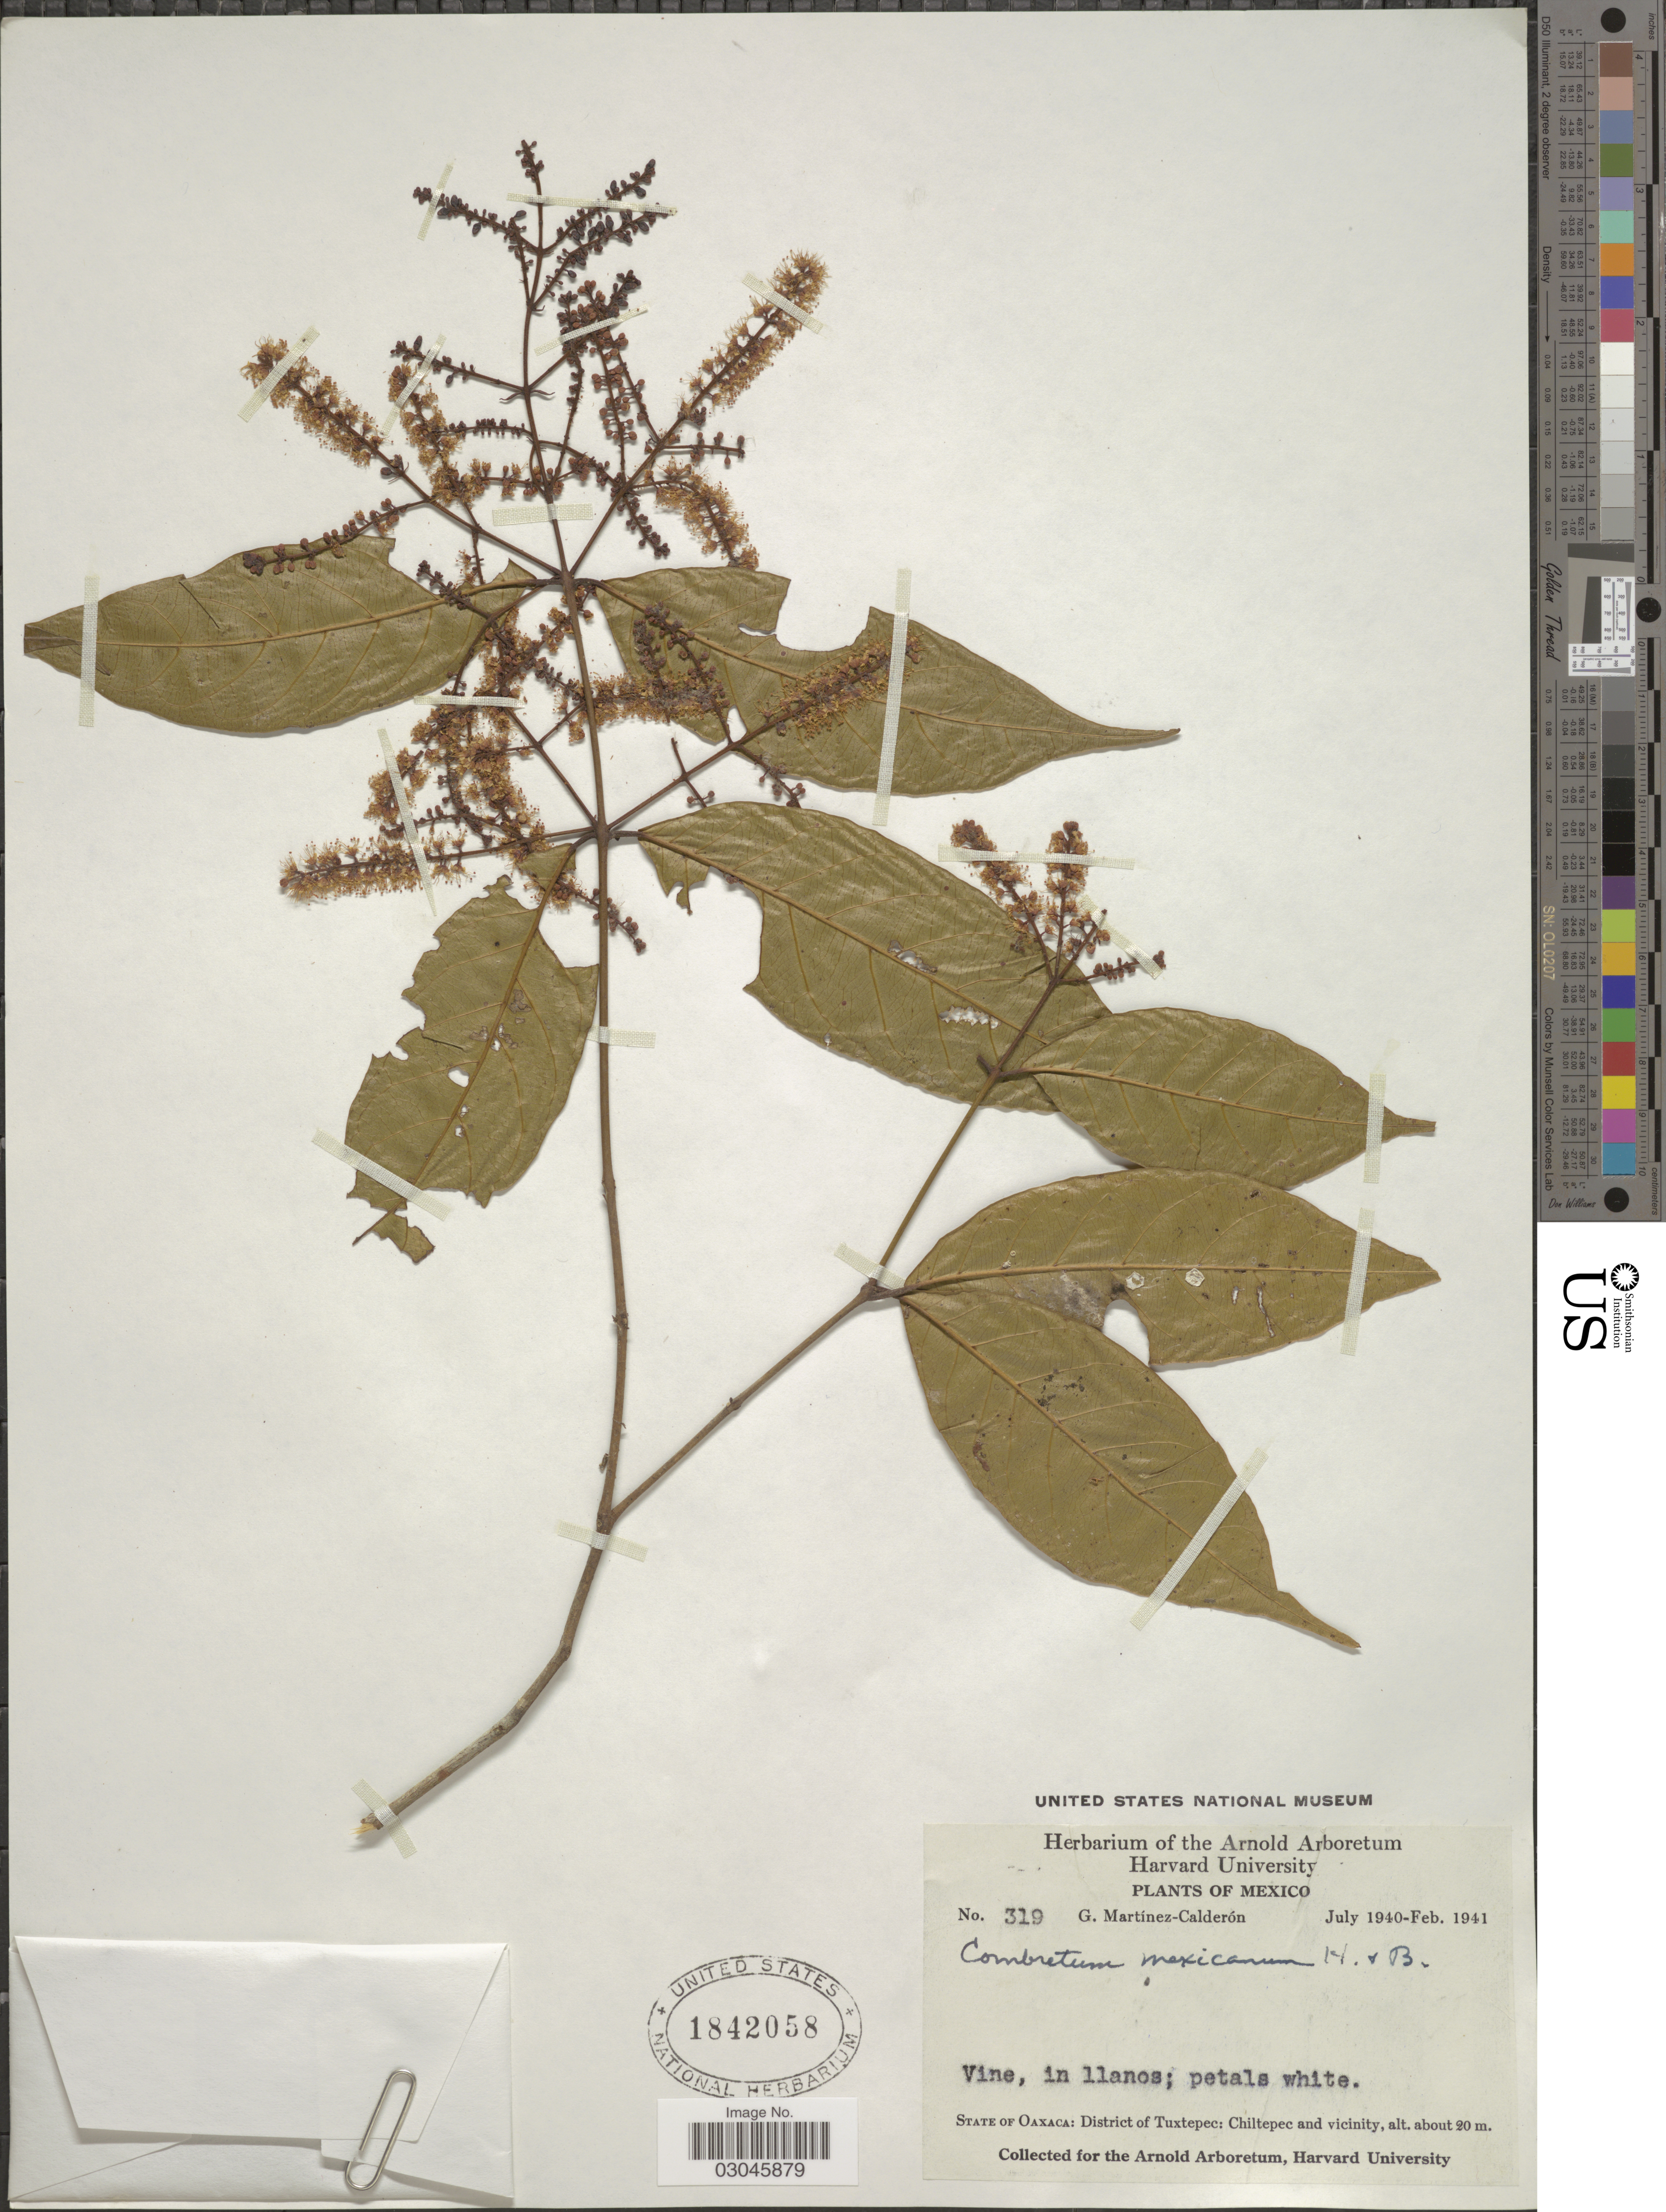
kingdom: Plantae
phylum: Tracheophyta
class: Magnoliopsida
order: Myrtales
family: Combretaceae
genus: Combretum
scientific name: Combretum laxum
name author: Jacq.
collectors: G. Martínez Calderón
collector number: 319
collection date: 1940-07/1941-02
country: Mexico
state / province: Oaxaca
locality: District of Tuxtepec: Chiltepec and vicinity.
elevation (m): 20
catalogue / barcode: US 1842058